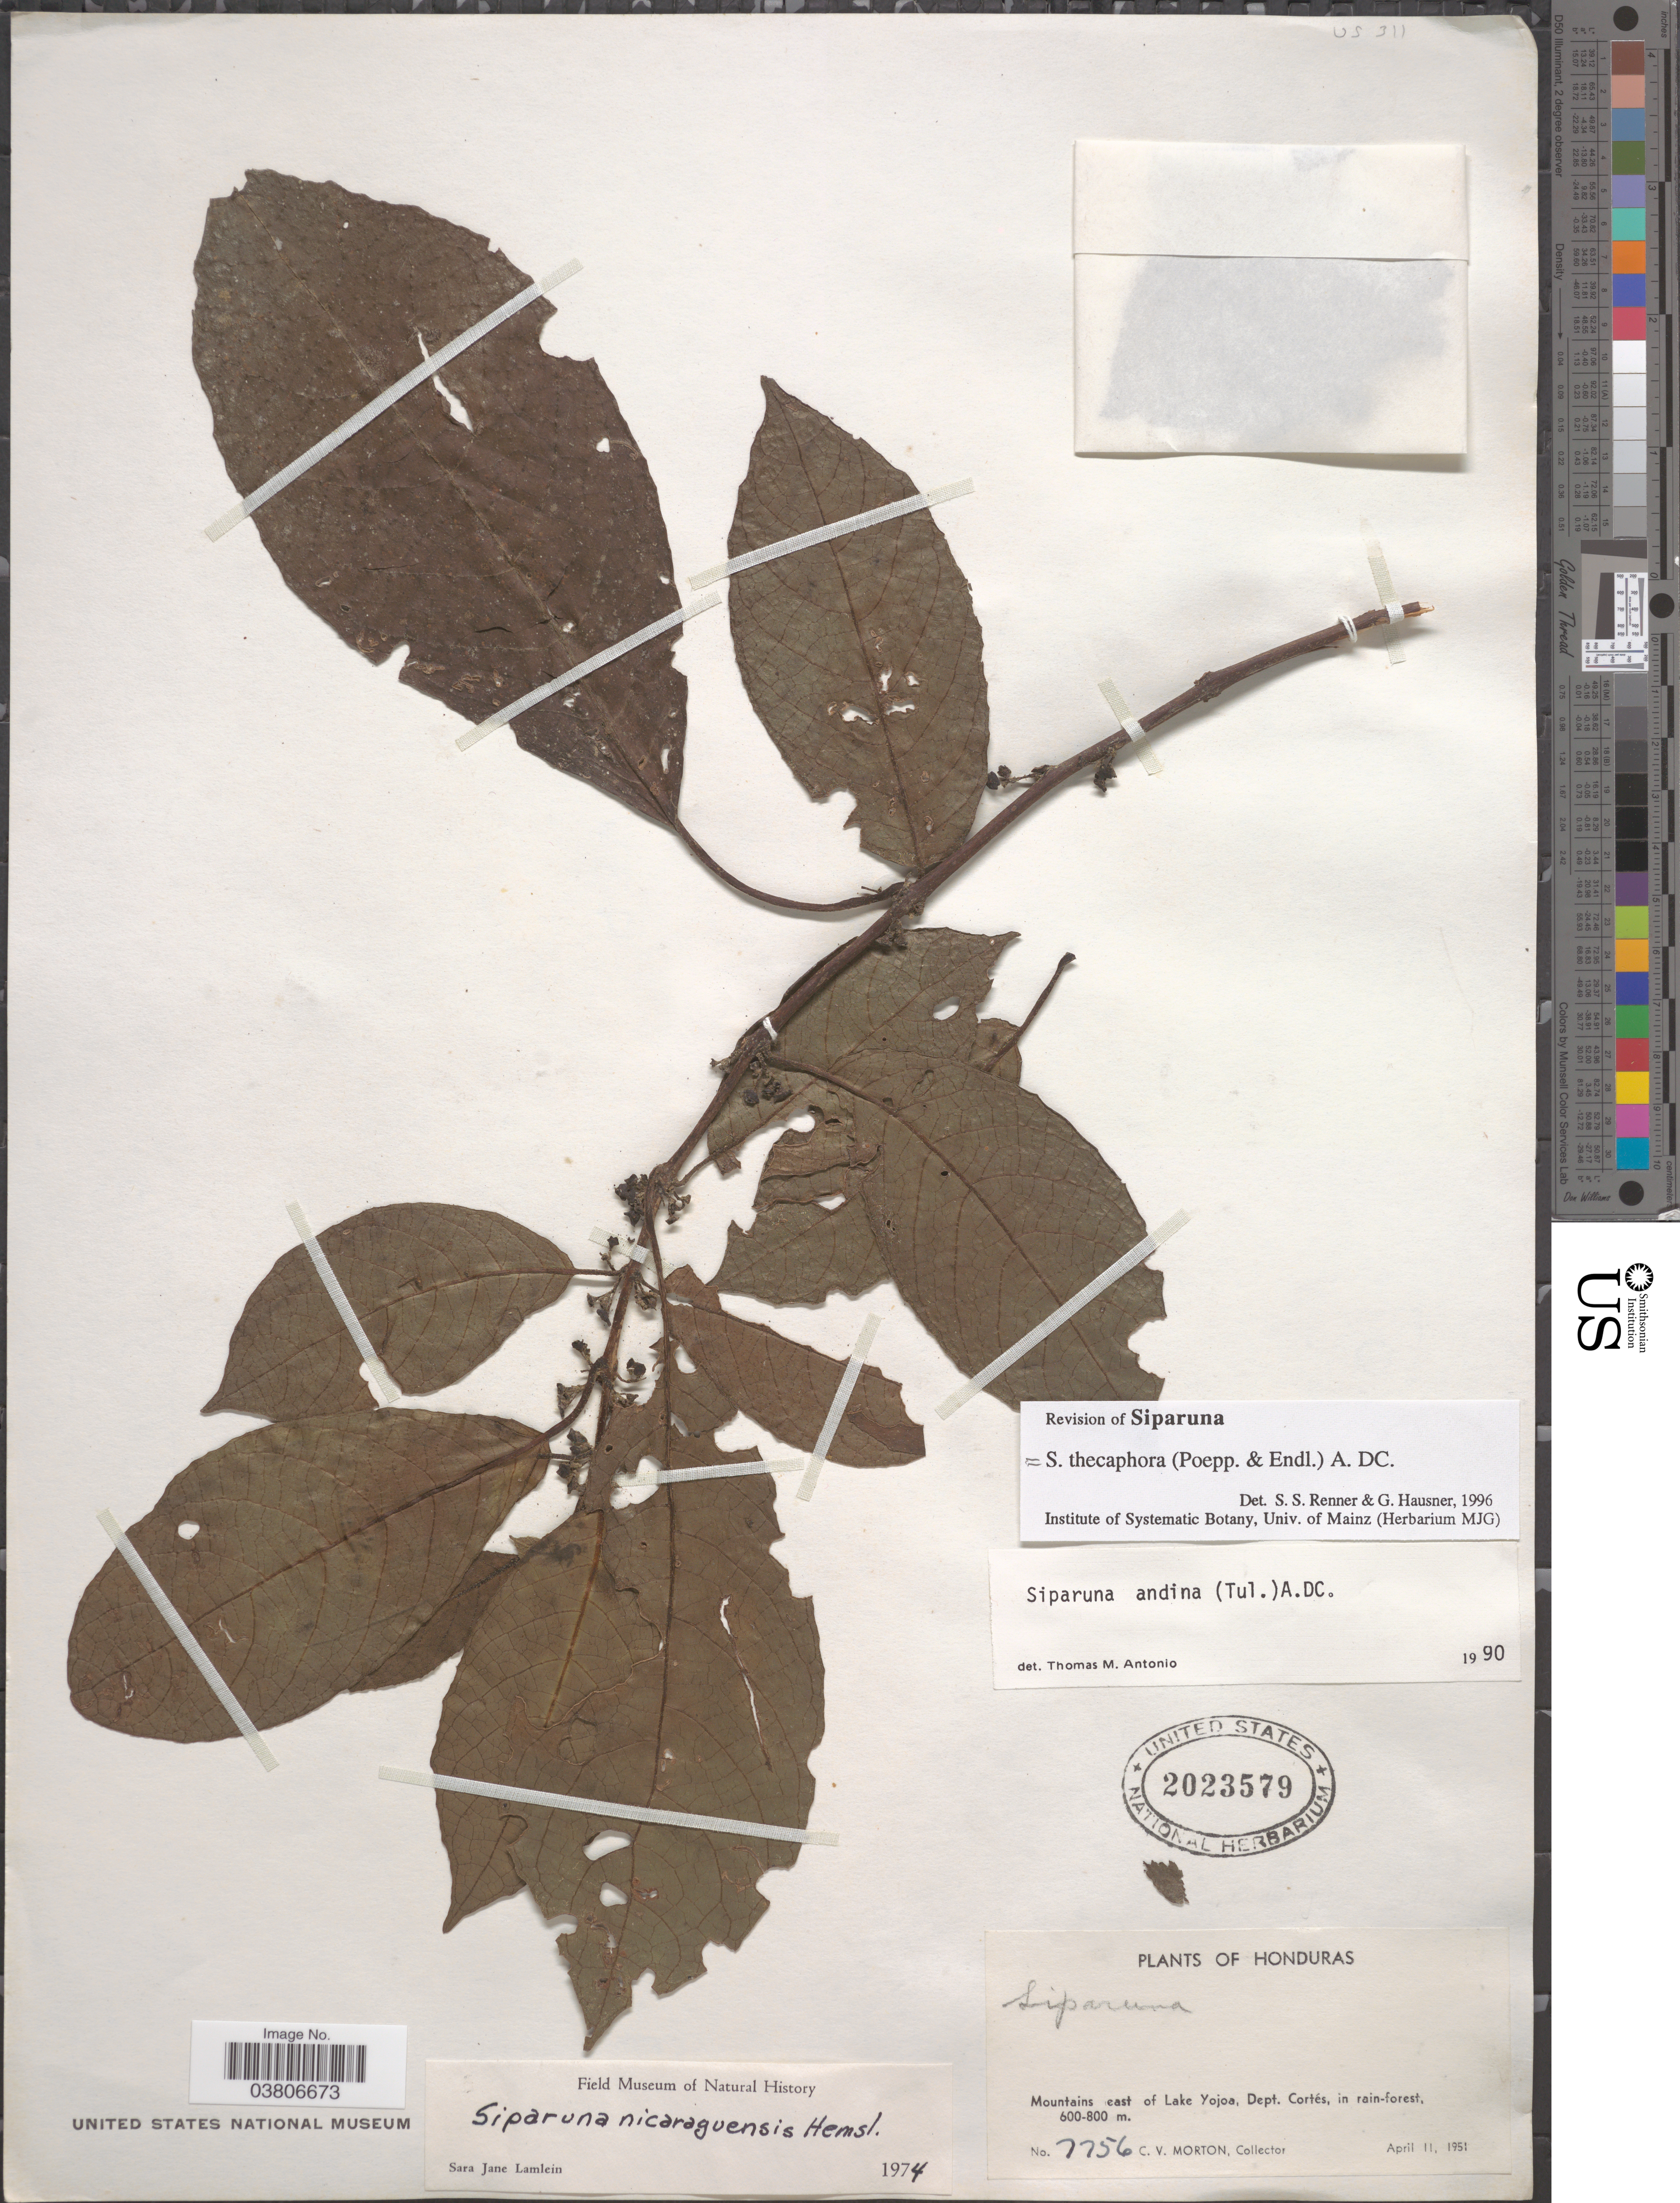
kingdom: Plantae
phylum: Tracheophyta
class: Magnoliopsida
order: Laurales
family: Siparunaceae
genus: Siparuna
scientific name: Siparuna thecaphora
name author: (Poepp. & Endl.) A. DC.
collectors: C. V. Morton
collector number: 7756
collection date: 1951-04-11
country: Honduras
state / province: Cortes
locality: Mountains east of Lake Yojoa, Dept. Cortés.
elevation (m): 600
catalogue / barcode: US 2023579